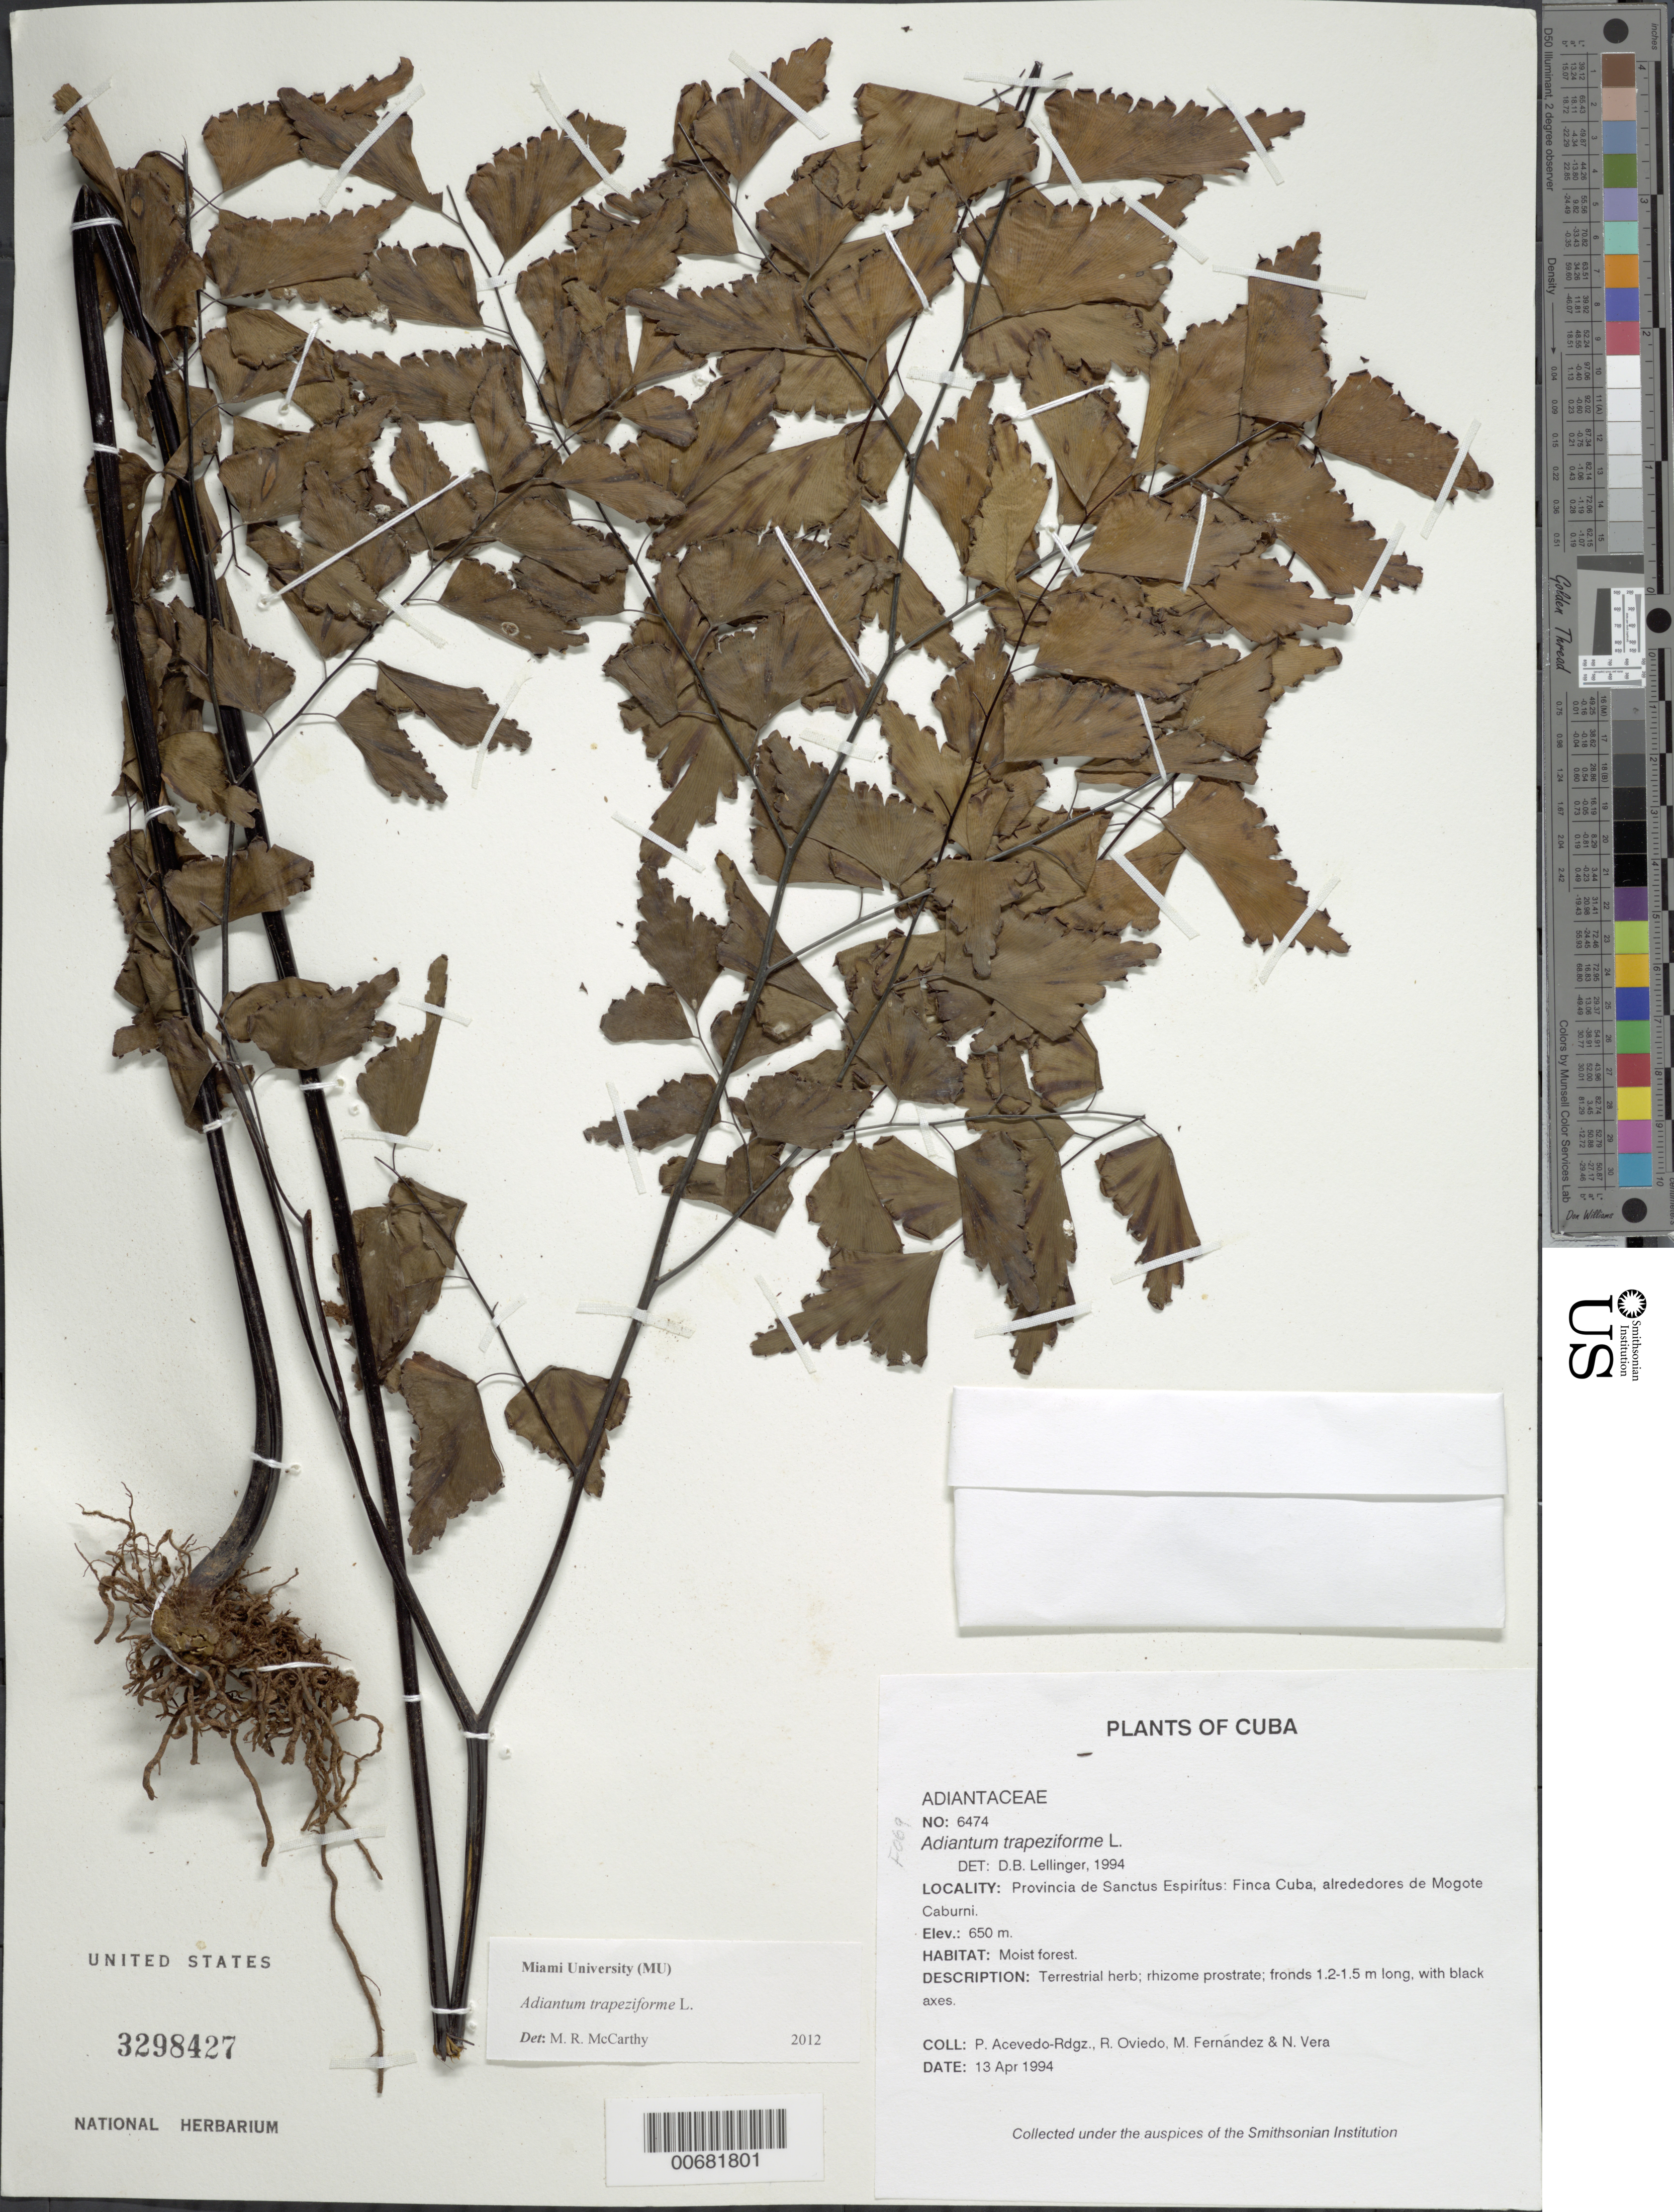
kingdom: Plantae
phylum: Tracheophyta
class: Polypodiopsida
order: Polypodiales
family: Pteridaceae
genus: Adiantum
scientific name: Adiantum trapeziforme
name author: L.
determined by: Lellinger, David B., (BOT), Smithsonian Institution - National Museum of Natural History (UNITED STATES)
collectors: P. Acevedo-Rodr., R. Oviedo, M. Fernández & N. Vera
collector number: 6474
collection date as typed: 13 Apr 1994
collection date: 1994-04-13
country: Cuba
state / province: Sancti Spiritus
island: Cuba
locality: Provincia de Sanctus Espiritus; Finca Cuba, alrededores de Mogote Caburni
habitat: Moist forest.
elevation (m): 650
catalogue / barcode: US 3298427